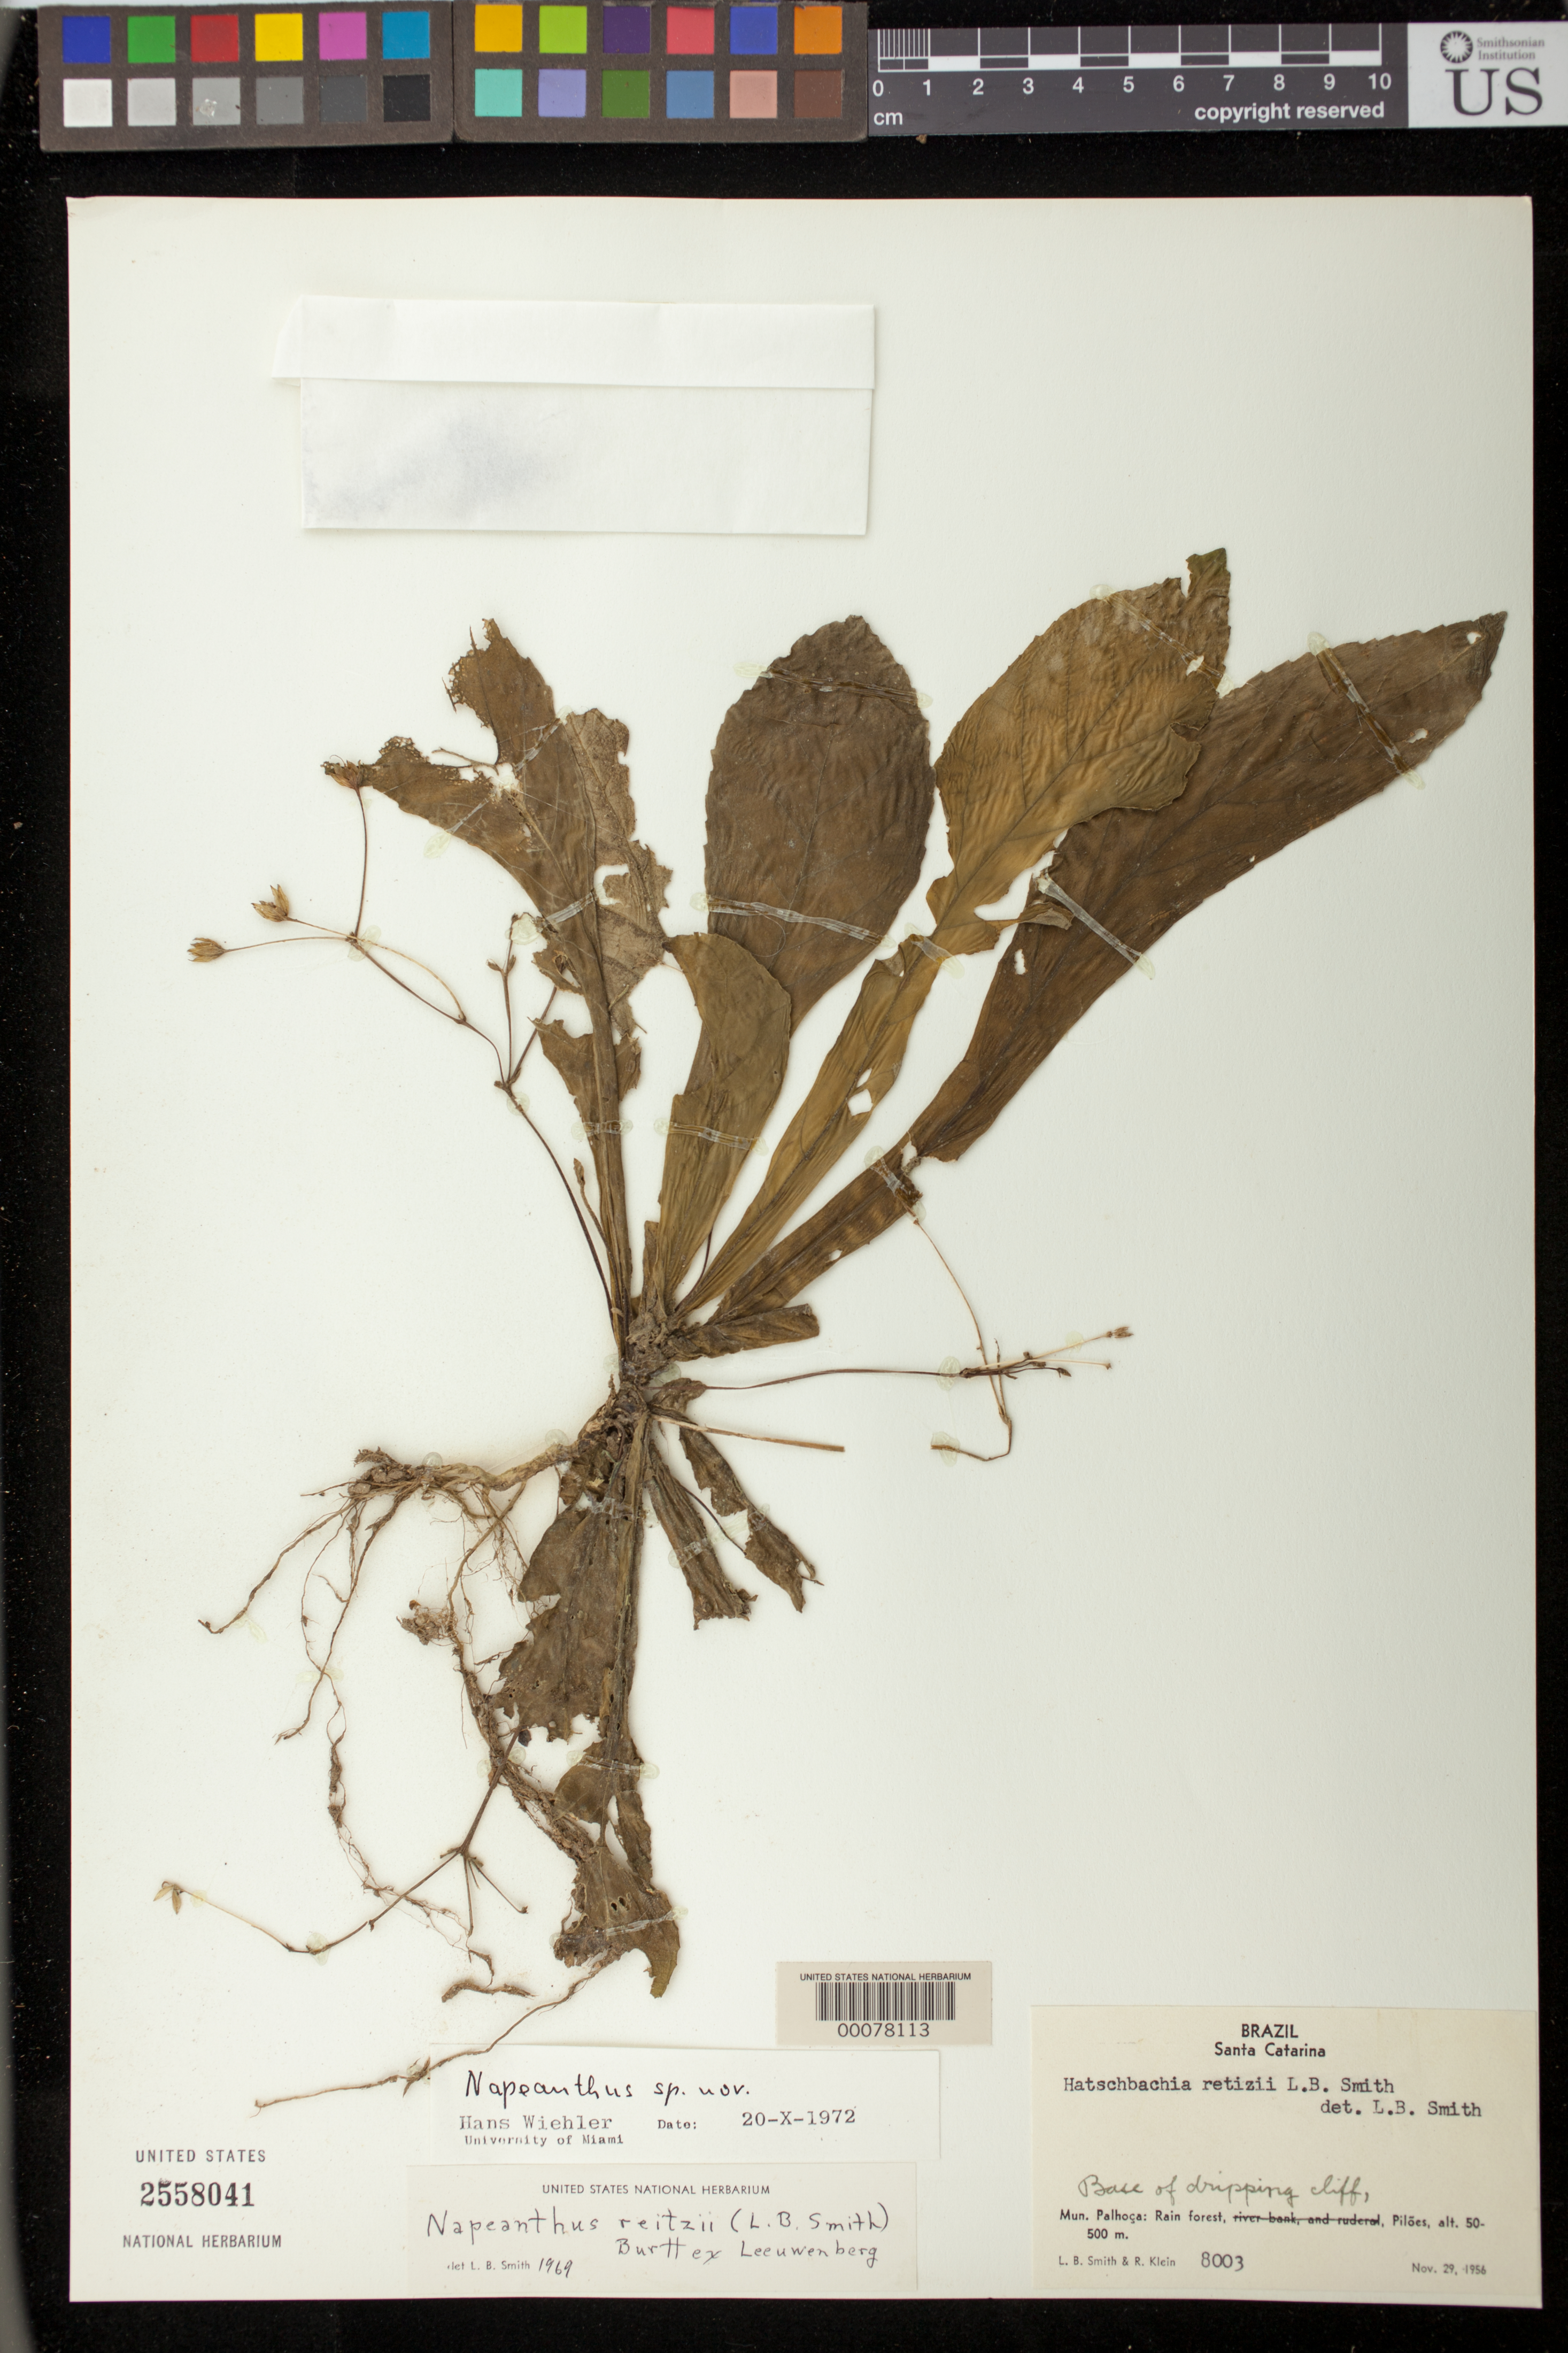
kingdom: Plantae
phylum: Tracheophyta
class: Magnoliopsida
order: Lamiales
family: Gesneriaceae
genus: Napeanthus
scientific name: Napeanthus sp.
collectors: L. Smith & R. M. Klein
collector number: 8003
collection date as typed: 29 Nov 1956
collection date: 1956-11-29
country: Brazil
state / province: Santa Catarina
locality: Mun. Palhoca, Piloes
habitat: Rain forest, base of dripping cliff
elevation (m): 50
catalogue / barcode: US 2558041